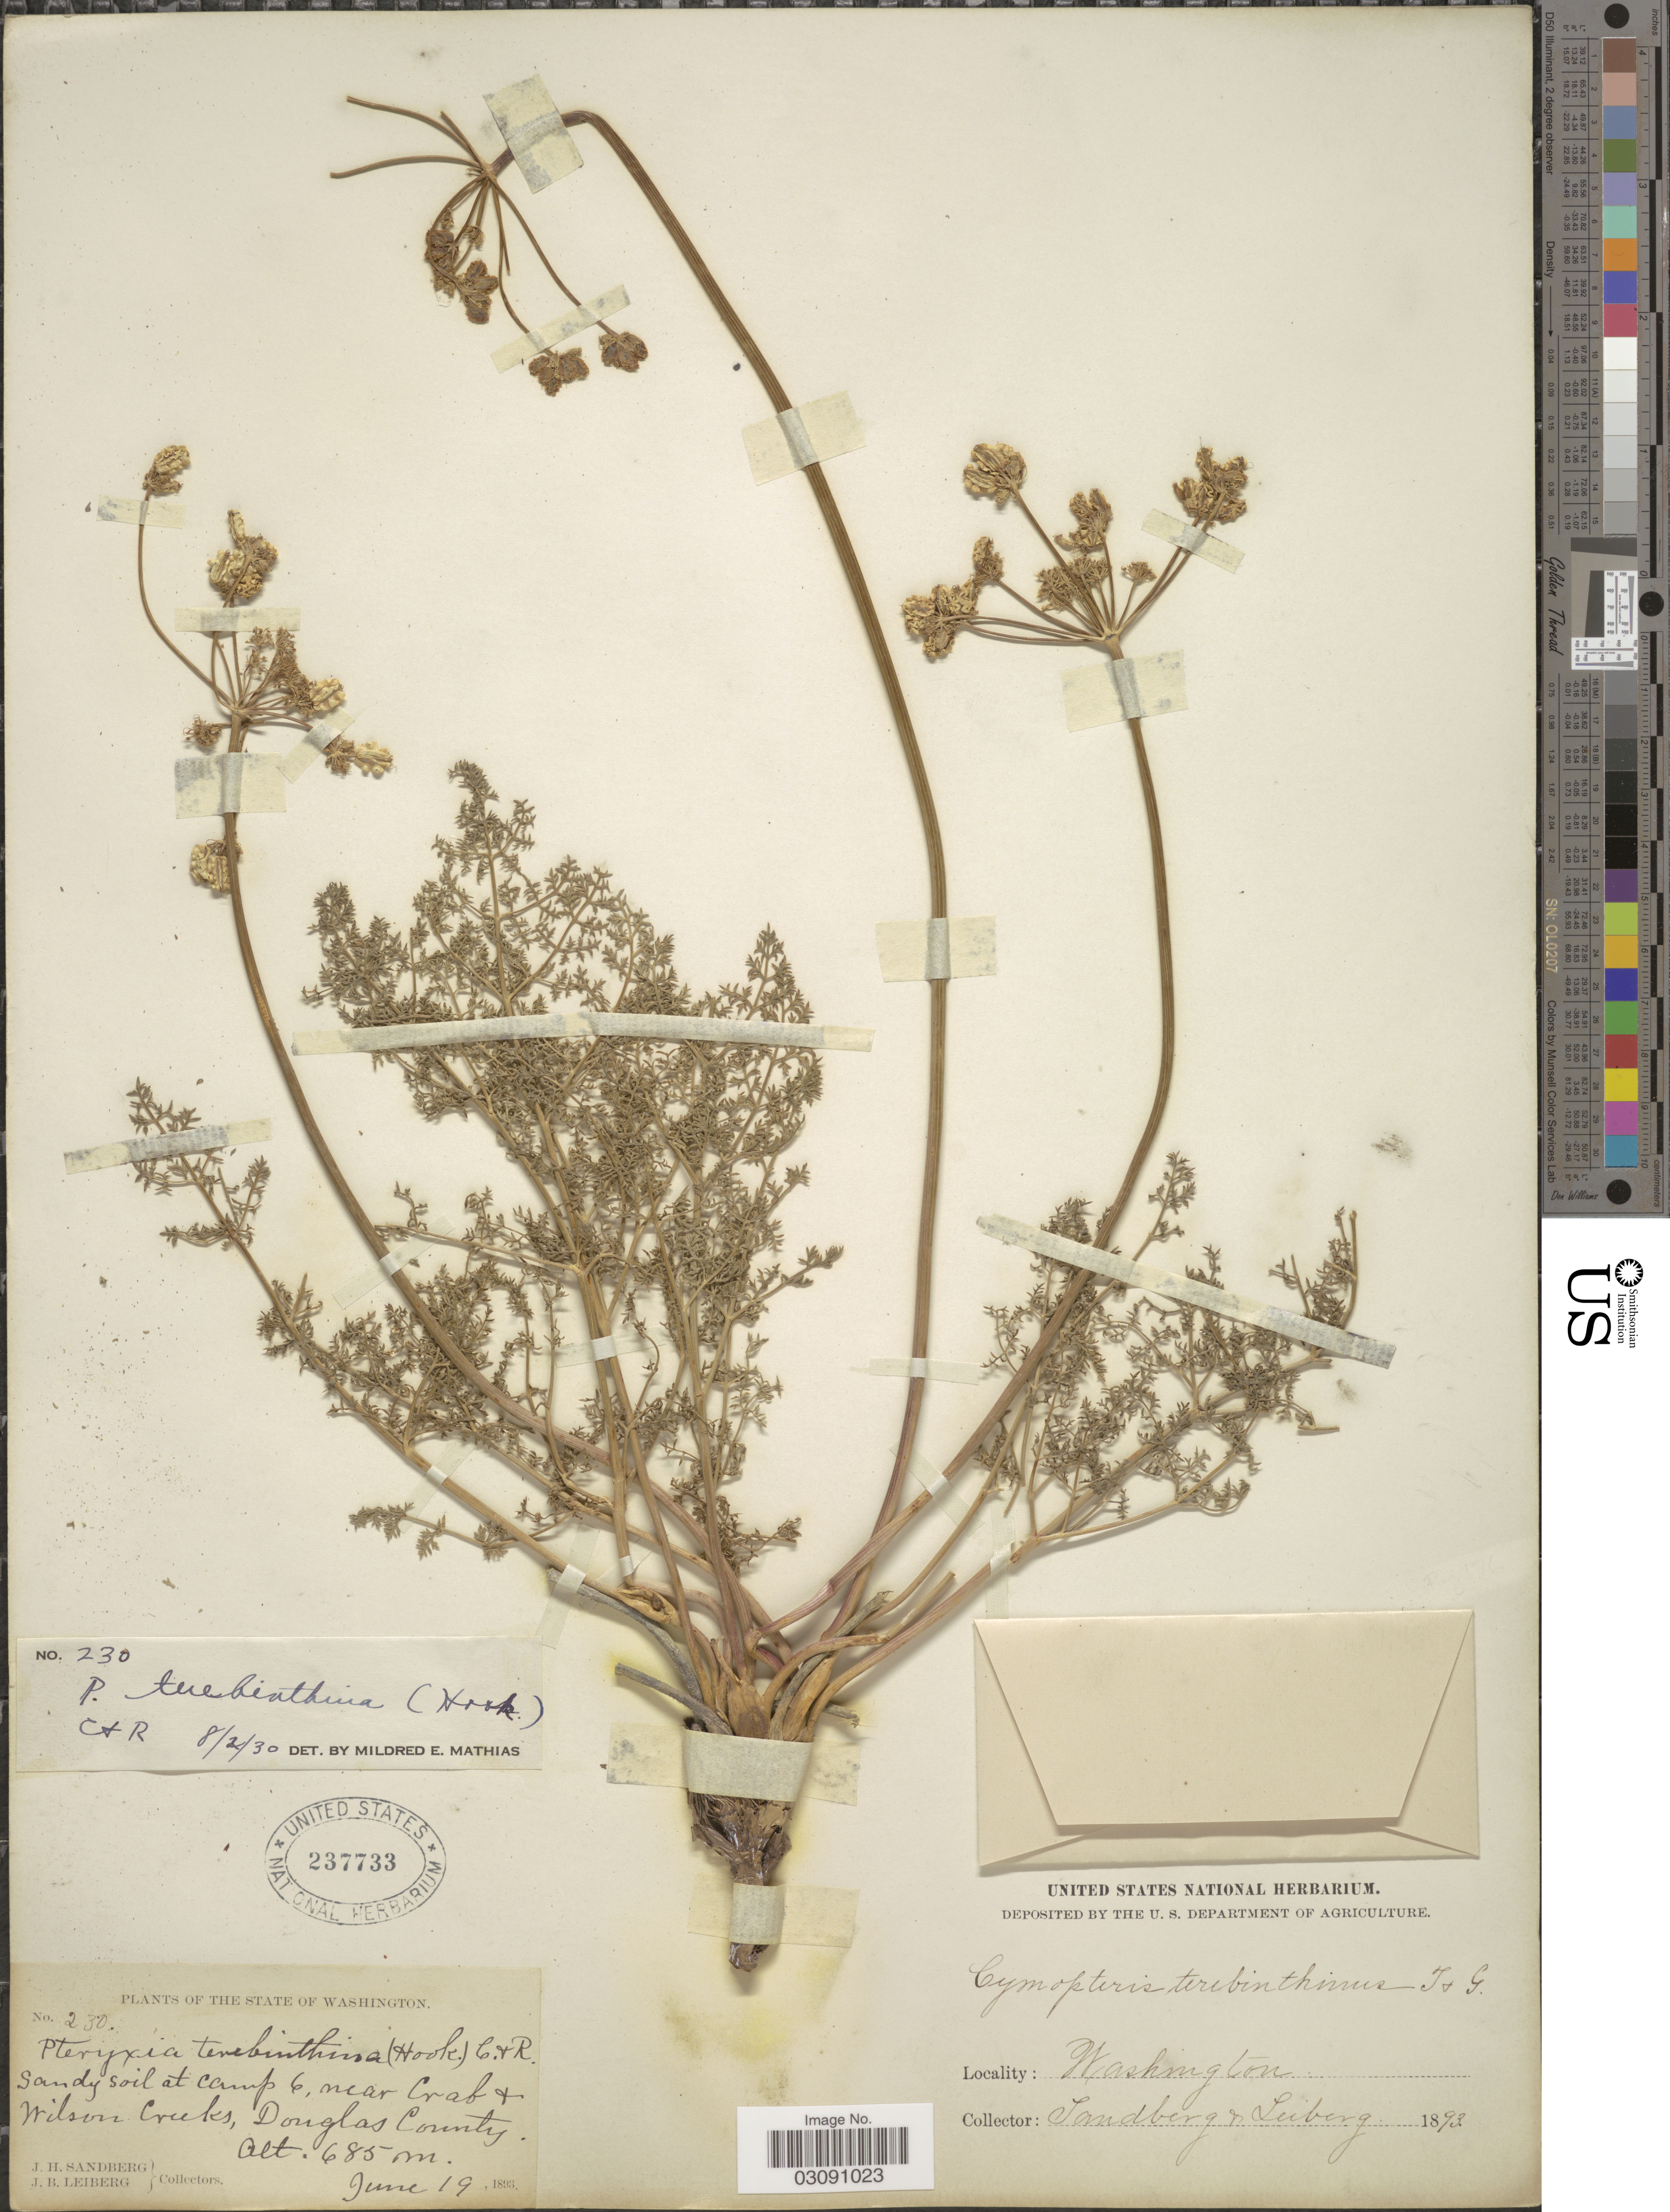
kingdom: Plantae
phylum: Tracheophyta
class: Magnoliopsida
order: Apiales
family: Apiaceae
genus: Pteryxia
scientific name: Pteryxia terebinthina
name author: (Hook.) J.M. Coult. & Rose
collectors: J. H. Sandberg & J. B. Leiberg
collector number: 230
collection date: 1893-06-19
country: United States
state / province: Washington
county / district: Douglas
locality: Sandy soil at Camp 6, near Crab & Wilson Creeks, Douglas County.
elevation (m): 685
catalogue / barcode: US 237733